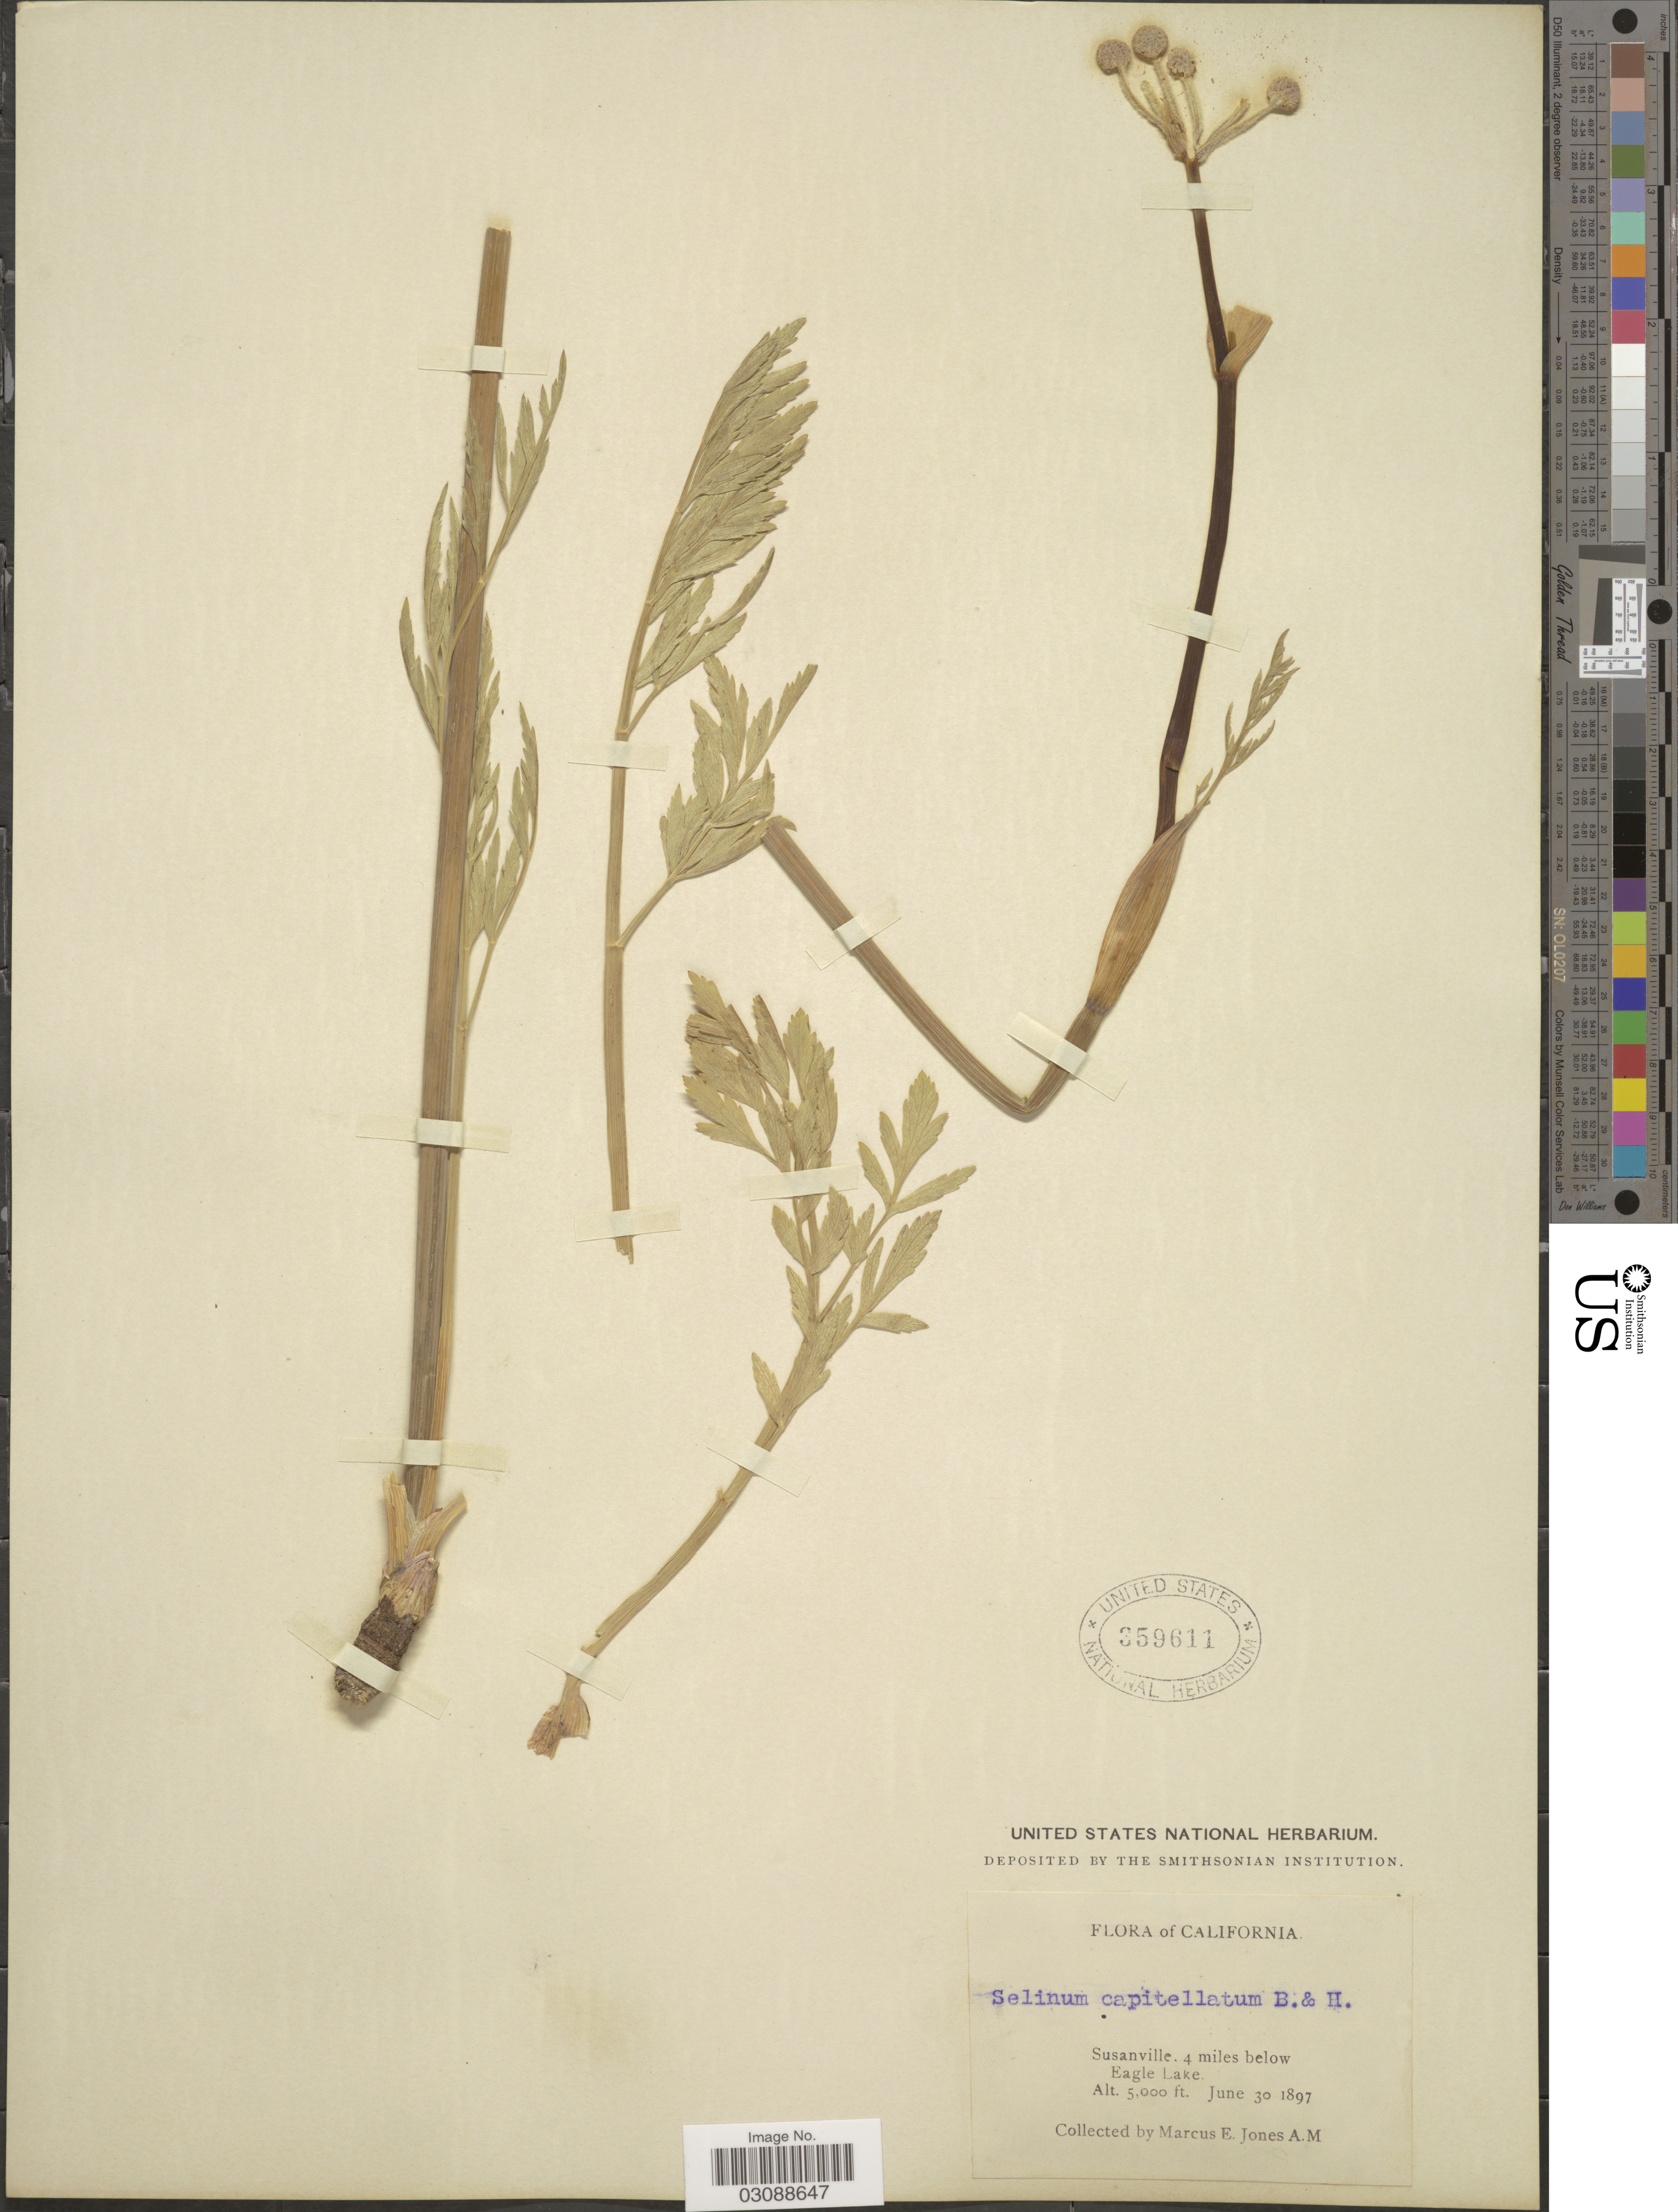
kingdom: Plantae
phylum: Tracheophyta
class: Magnoliopsida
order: Apiales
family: Apiaceae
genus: Sphenosciadium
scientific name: Sphenosciadium capitellatum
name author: A. Gray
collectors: M. E. Jones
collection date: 1897-06-30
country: United States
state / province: California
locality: Susanville, 4 miles below Eagle Lake.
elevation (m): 1524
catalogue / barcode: US 359611